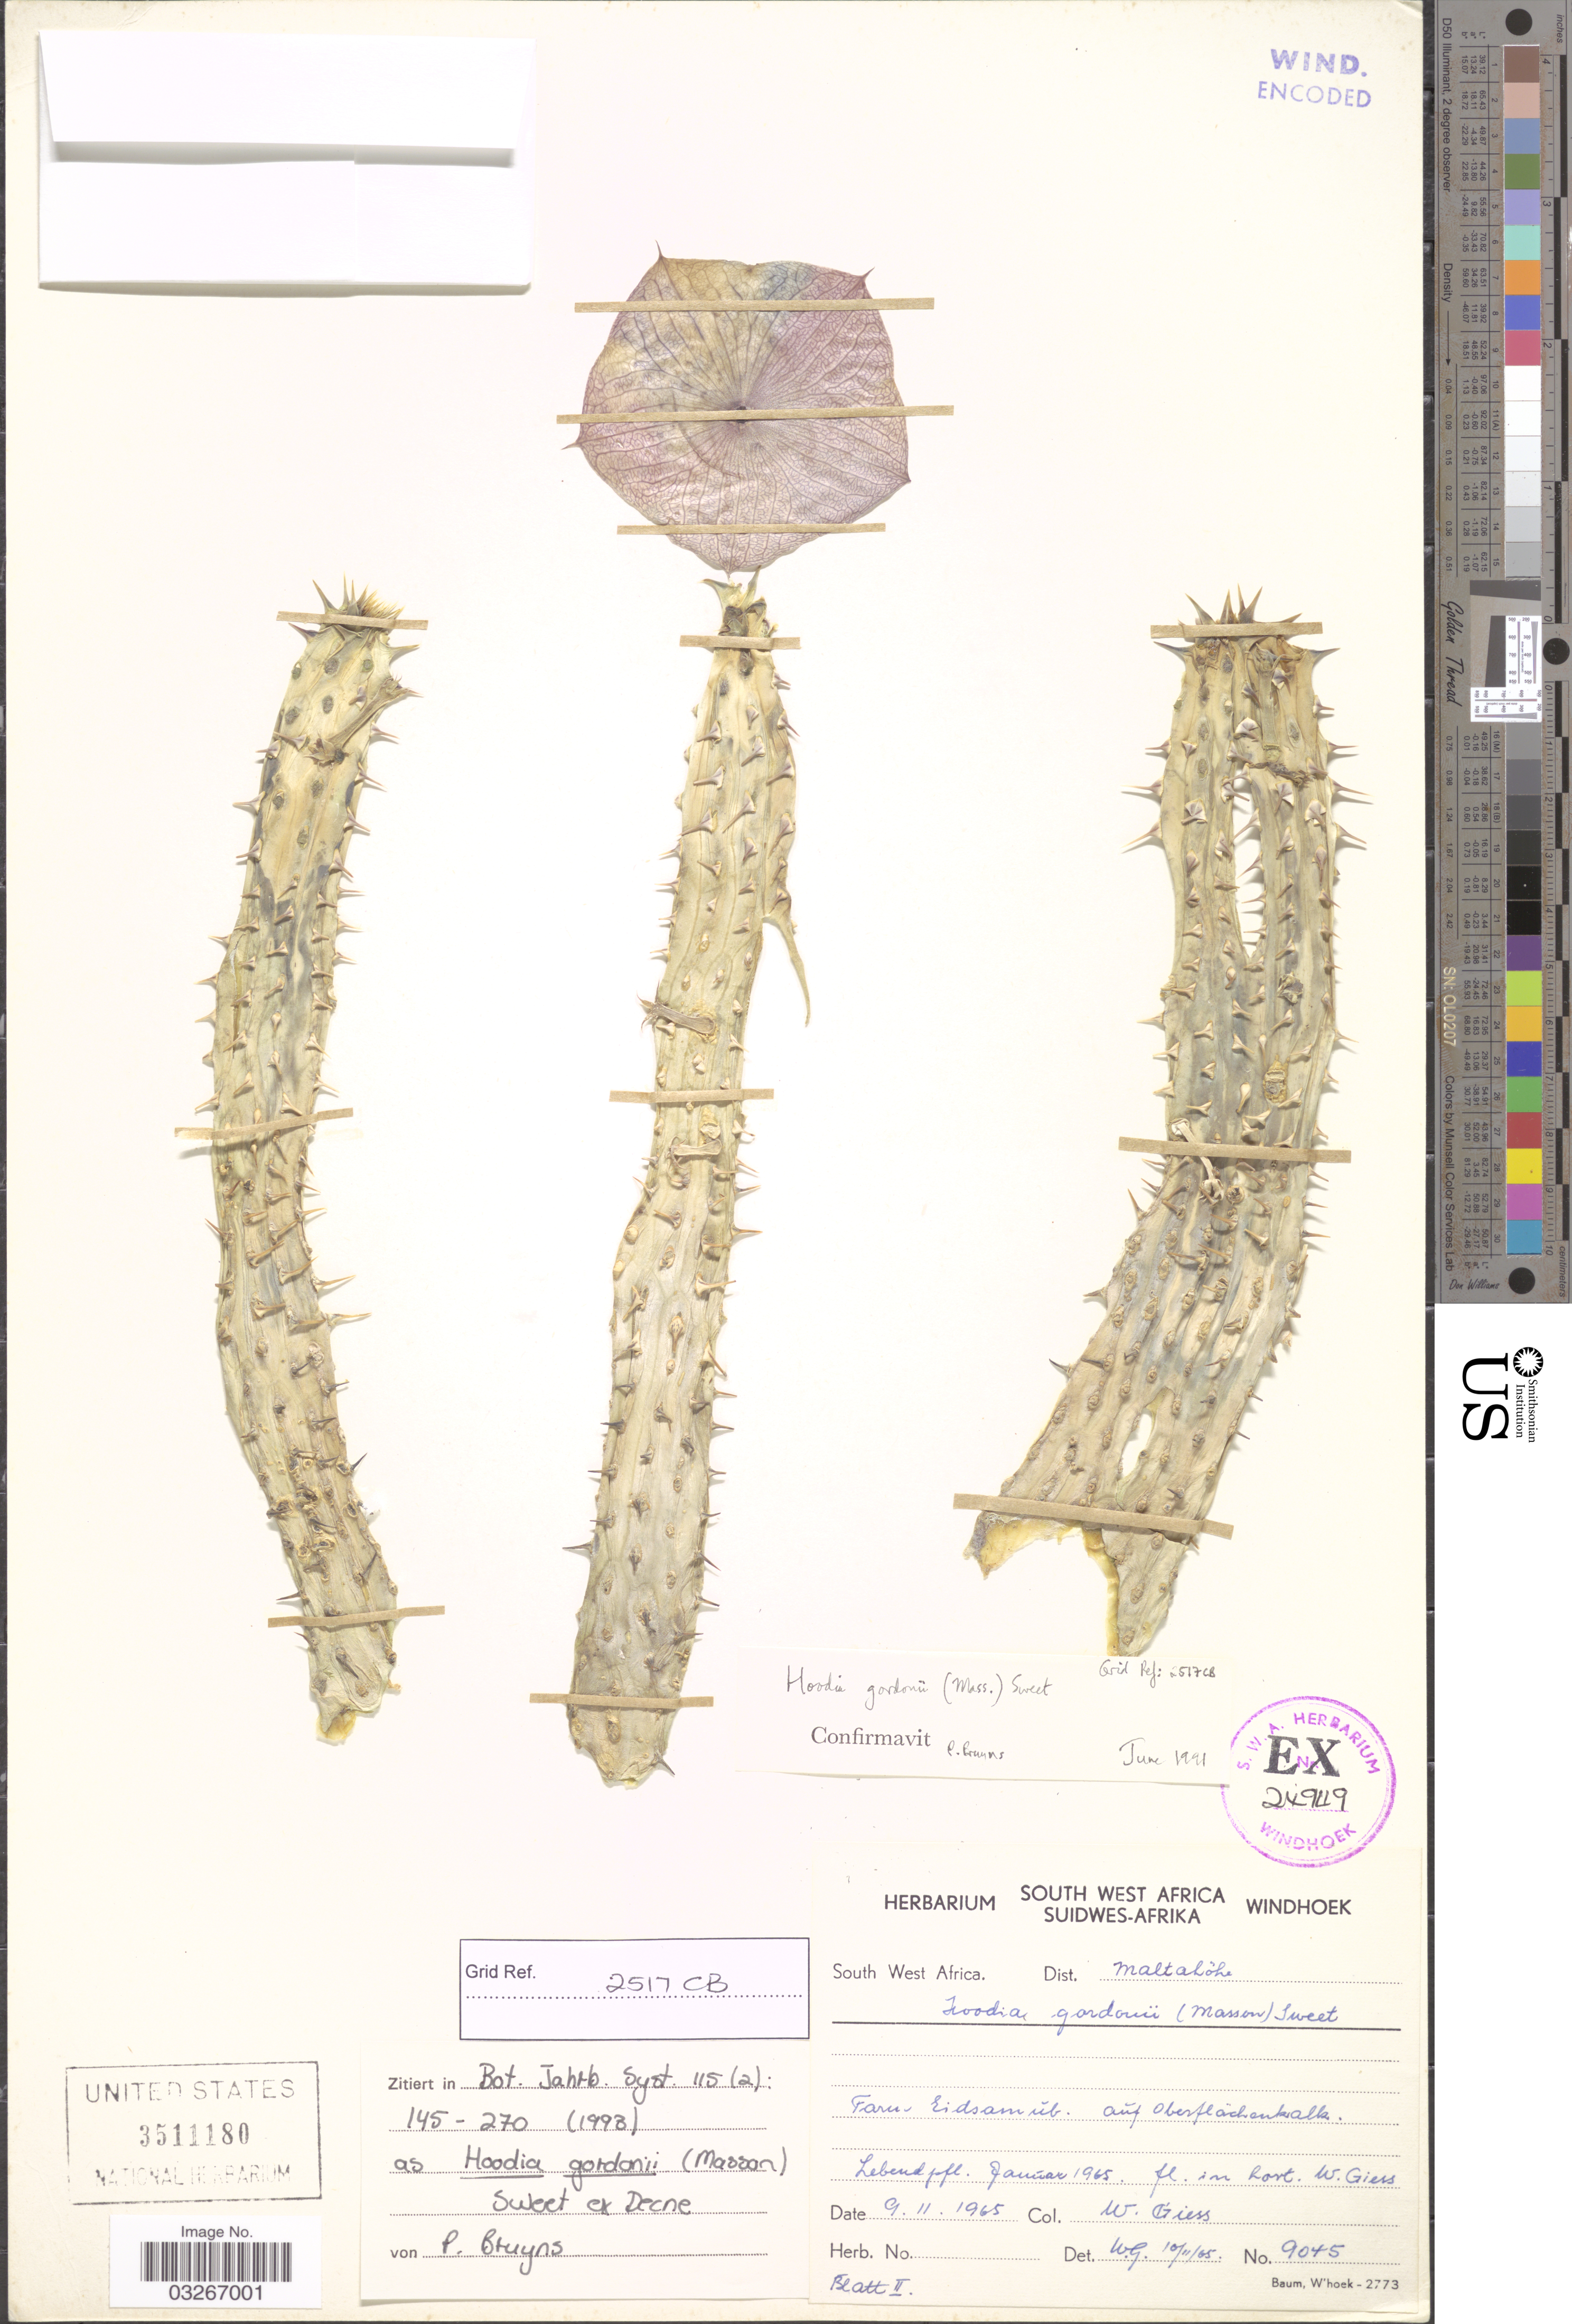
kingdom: Plantae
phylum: Tracheophyta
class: Magnoliopsida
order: Gentianales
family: Apocynaceae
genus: Hoodia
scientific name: Hoodia gordonii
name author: (Masson) Sweet ex Decne.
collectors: W. Giess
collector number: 9045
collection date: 1965-11-09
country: Namibia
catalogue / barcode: US 3511180